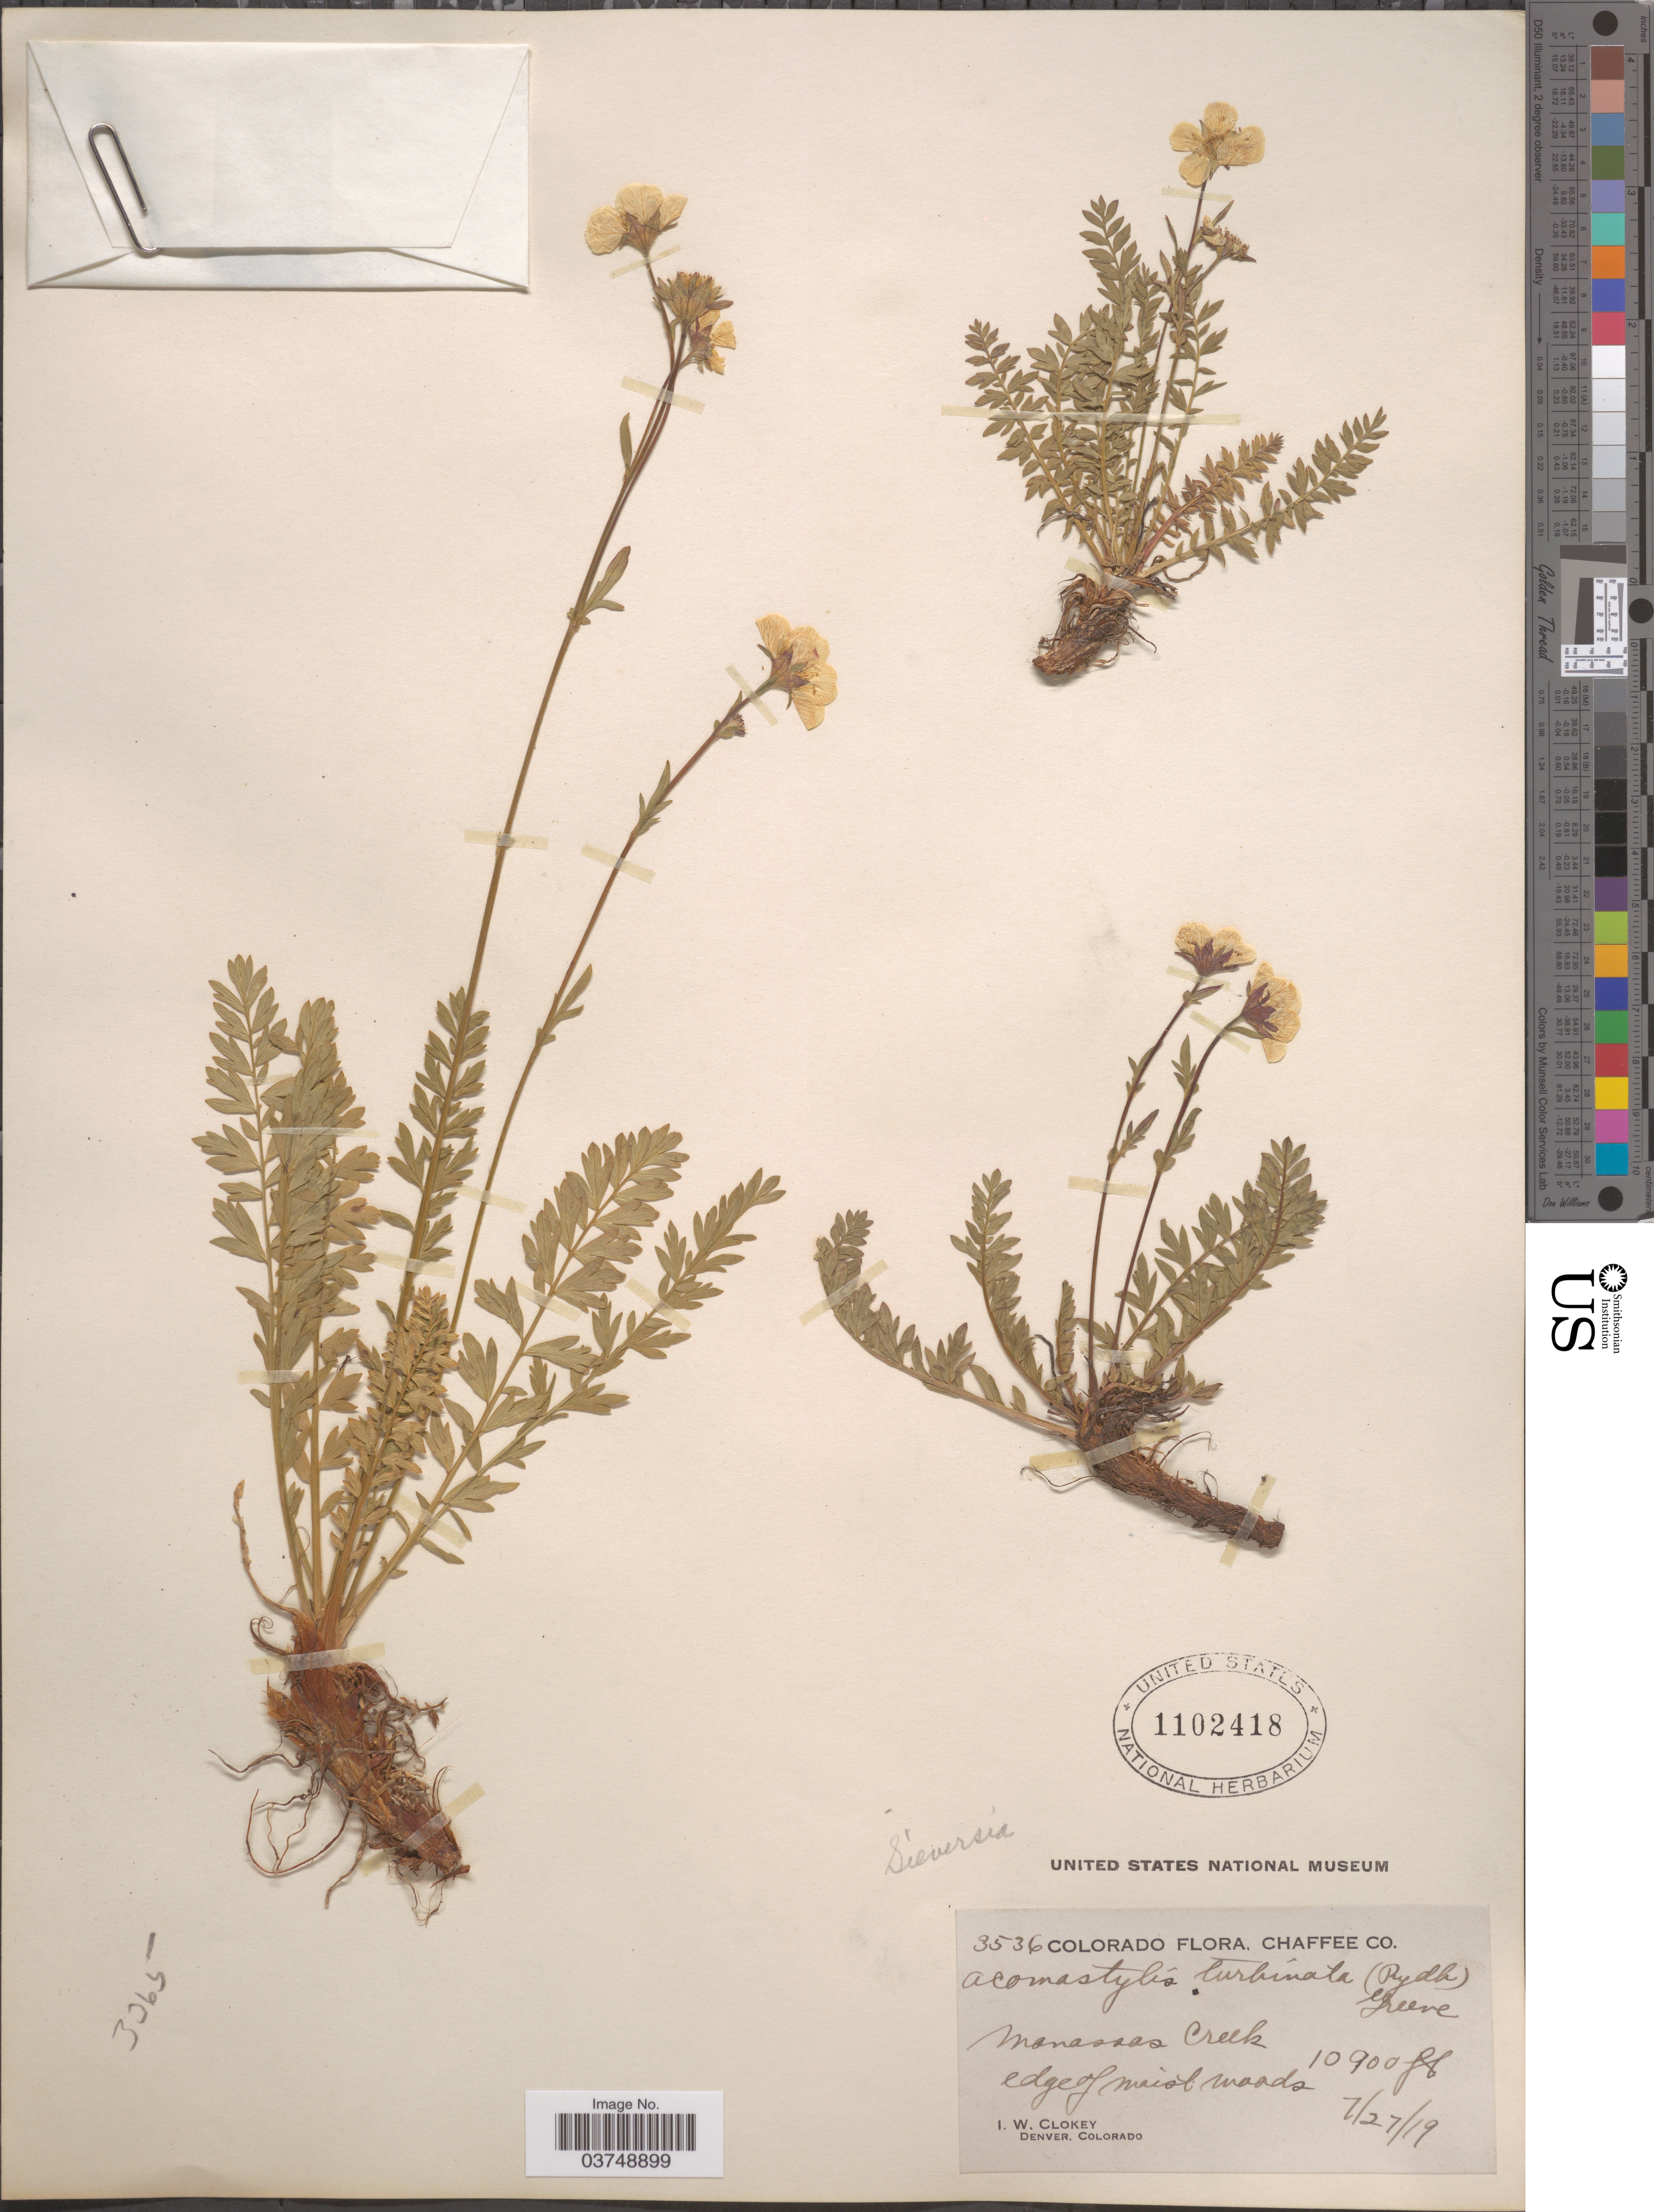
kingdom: Plantae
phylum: Tracheophyta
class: Magnoliopsida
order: Rosales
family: Rosaceae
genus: Geum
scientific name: Geum rossii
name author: (R. Br.) Ser.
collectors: I. W. Clokey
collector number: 3536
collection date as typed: Transcribed d/m/y: 27/7/19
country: United States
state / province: Colorado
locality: Chaffee Co. Manassas Creek.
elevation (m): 3322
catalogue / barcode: US 1102418